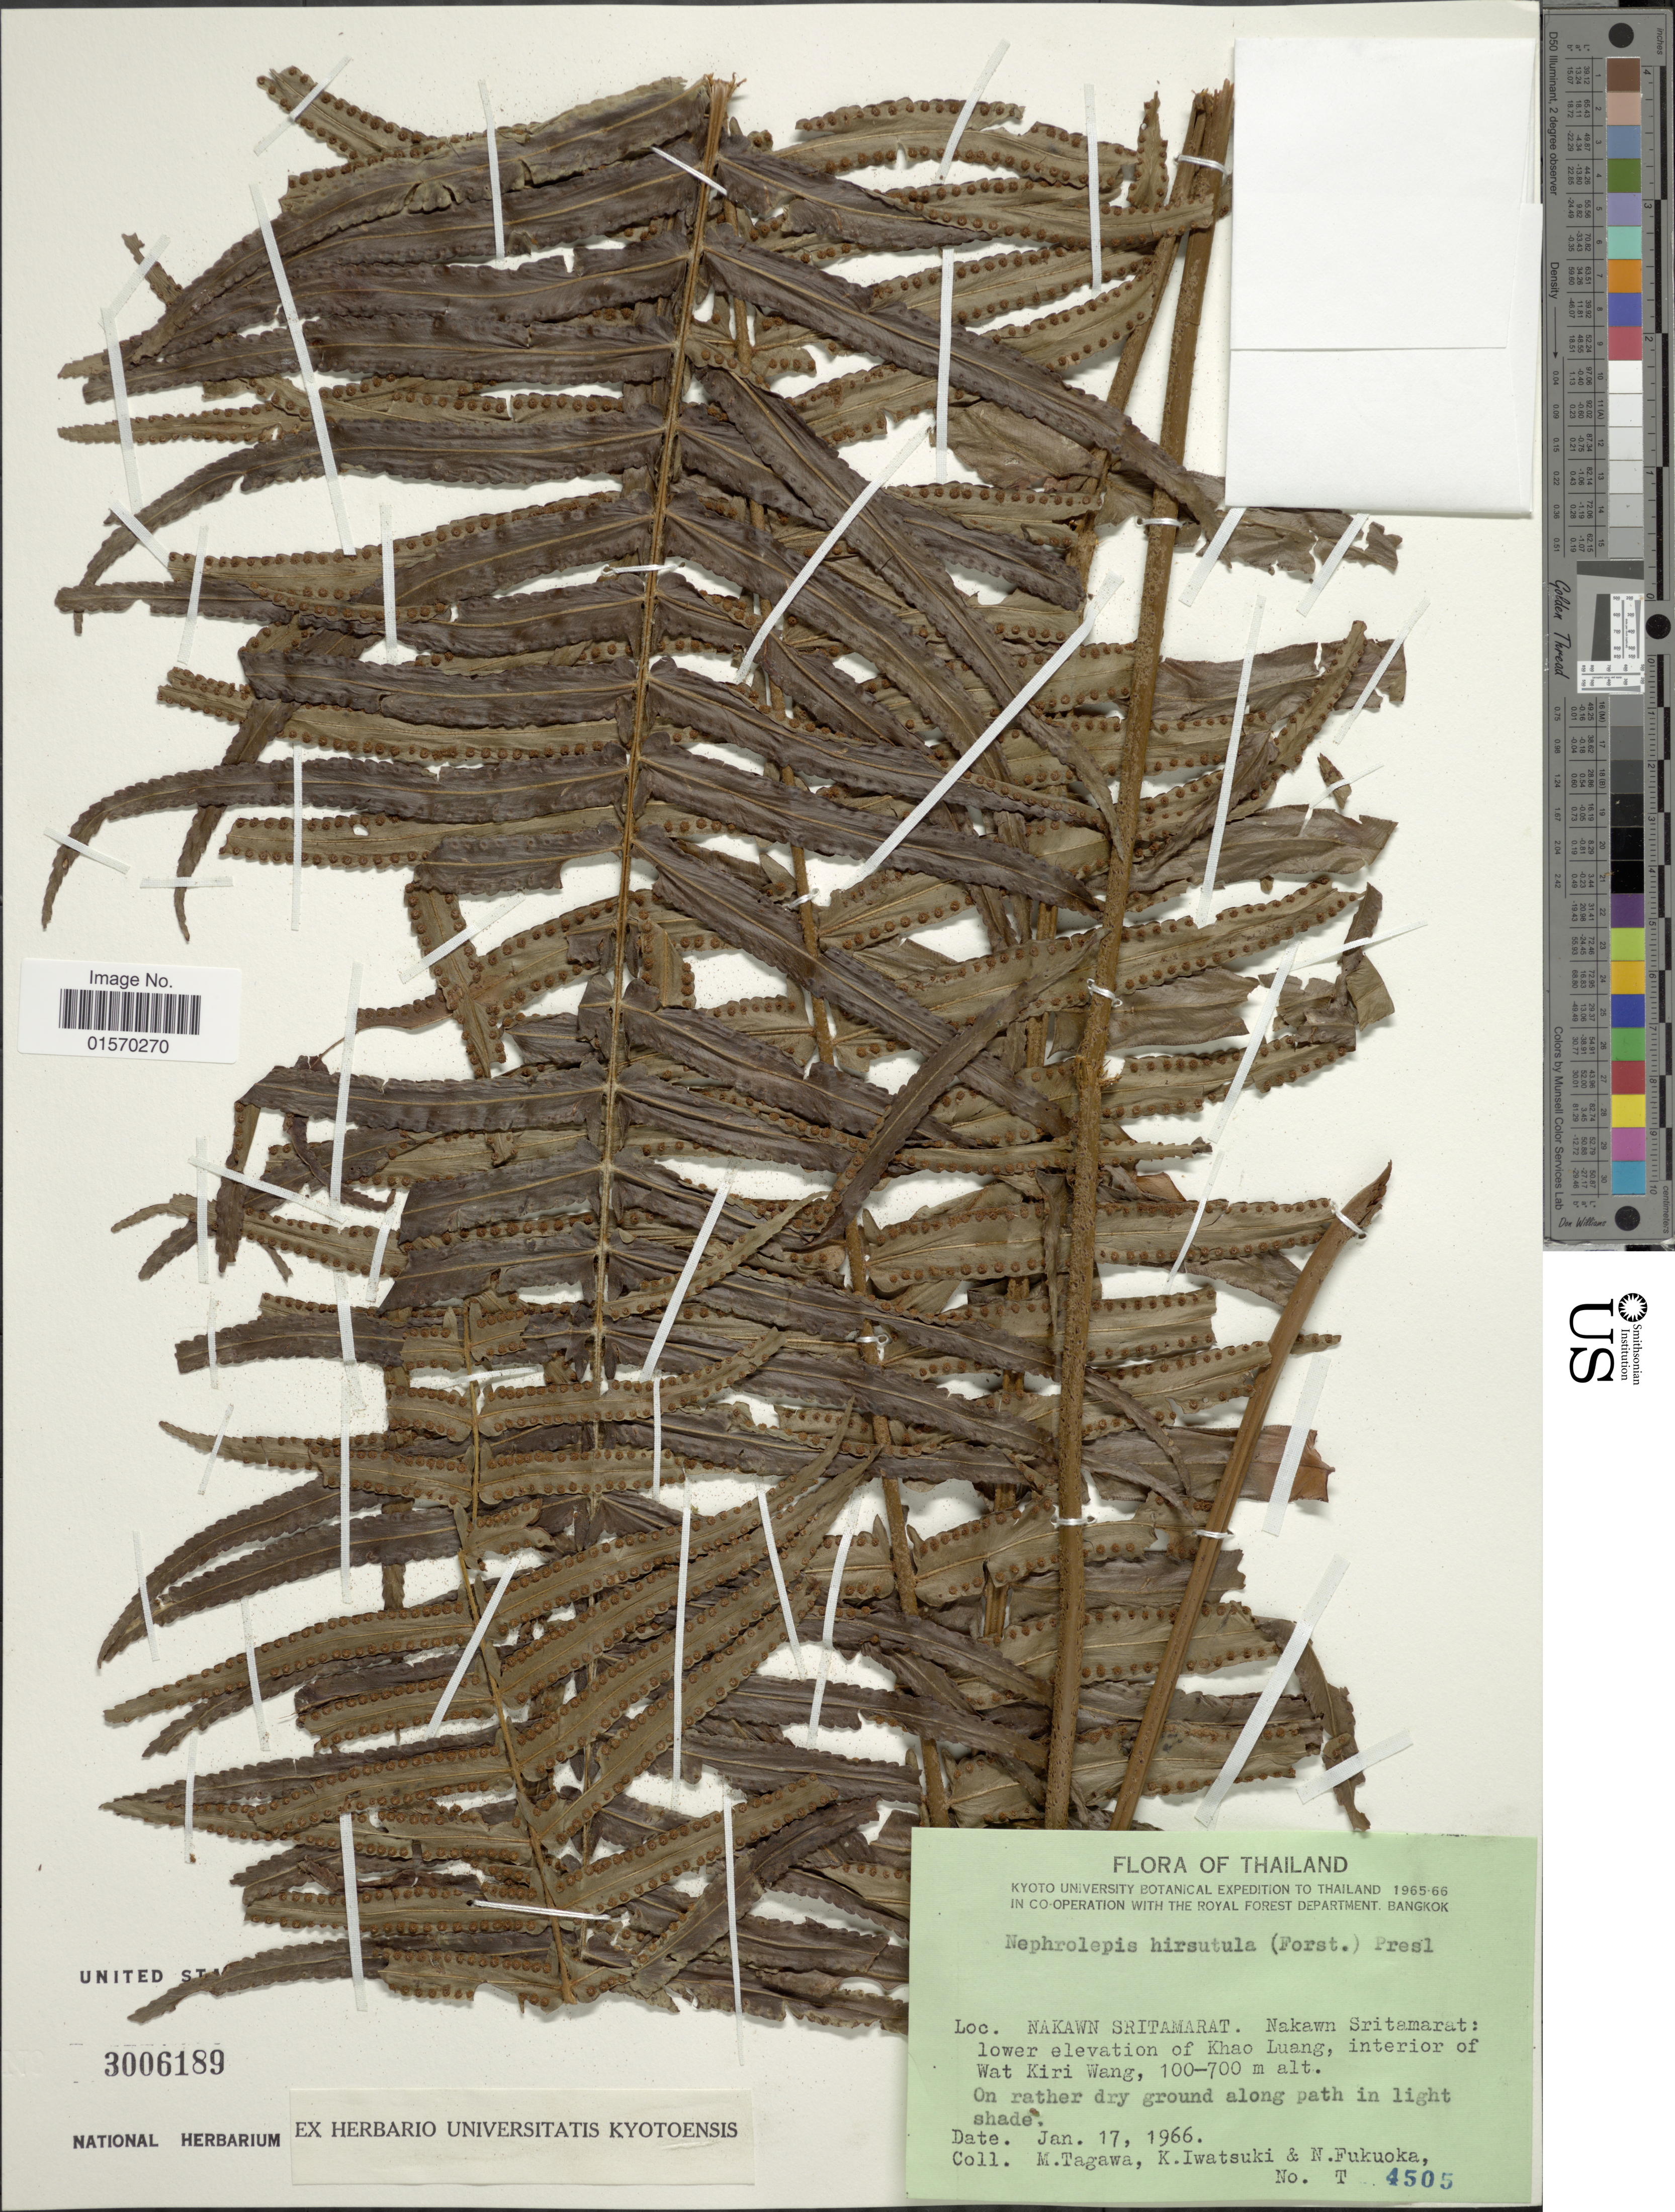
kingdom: Plantae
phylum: Tracheophyta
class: Polypodiopsida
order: Polypodiales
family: Nephrolepidaceae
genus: Nephrolepis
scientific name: Nephrolepis multiflora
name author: (Roxb.) F.M. Jarrett ex C.V. Morton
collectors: M. Tagawa, K. Iwatsuki & N. Fukuoka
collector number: T4505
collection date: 1966-01-17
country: Thailand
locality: Nakawn Sritamarat. Nakawn Sritamarat: lower elevation of Khao Luang, interior of Wat Kiri Wang.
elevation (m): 100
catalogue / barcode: US 3006189